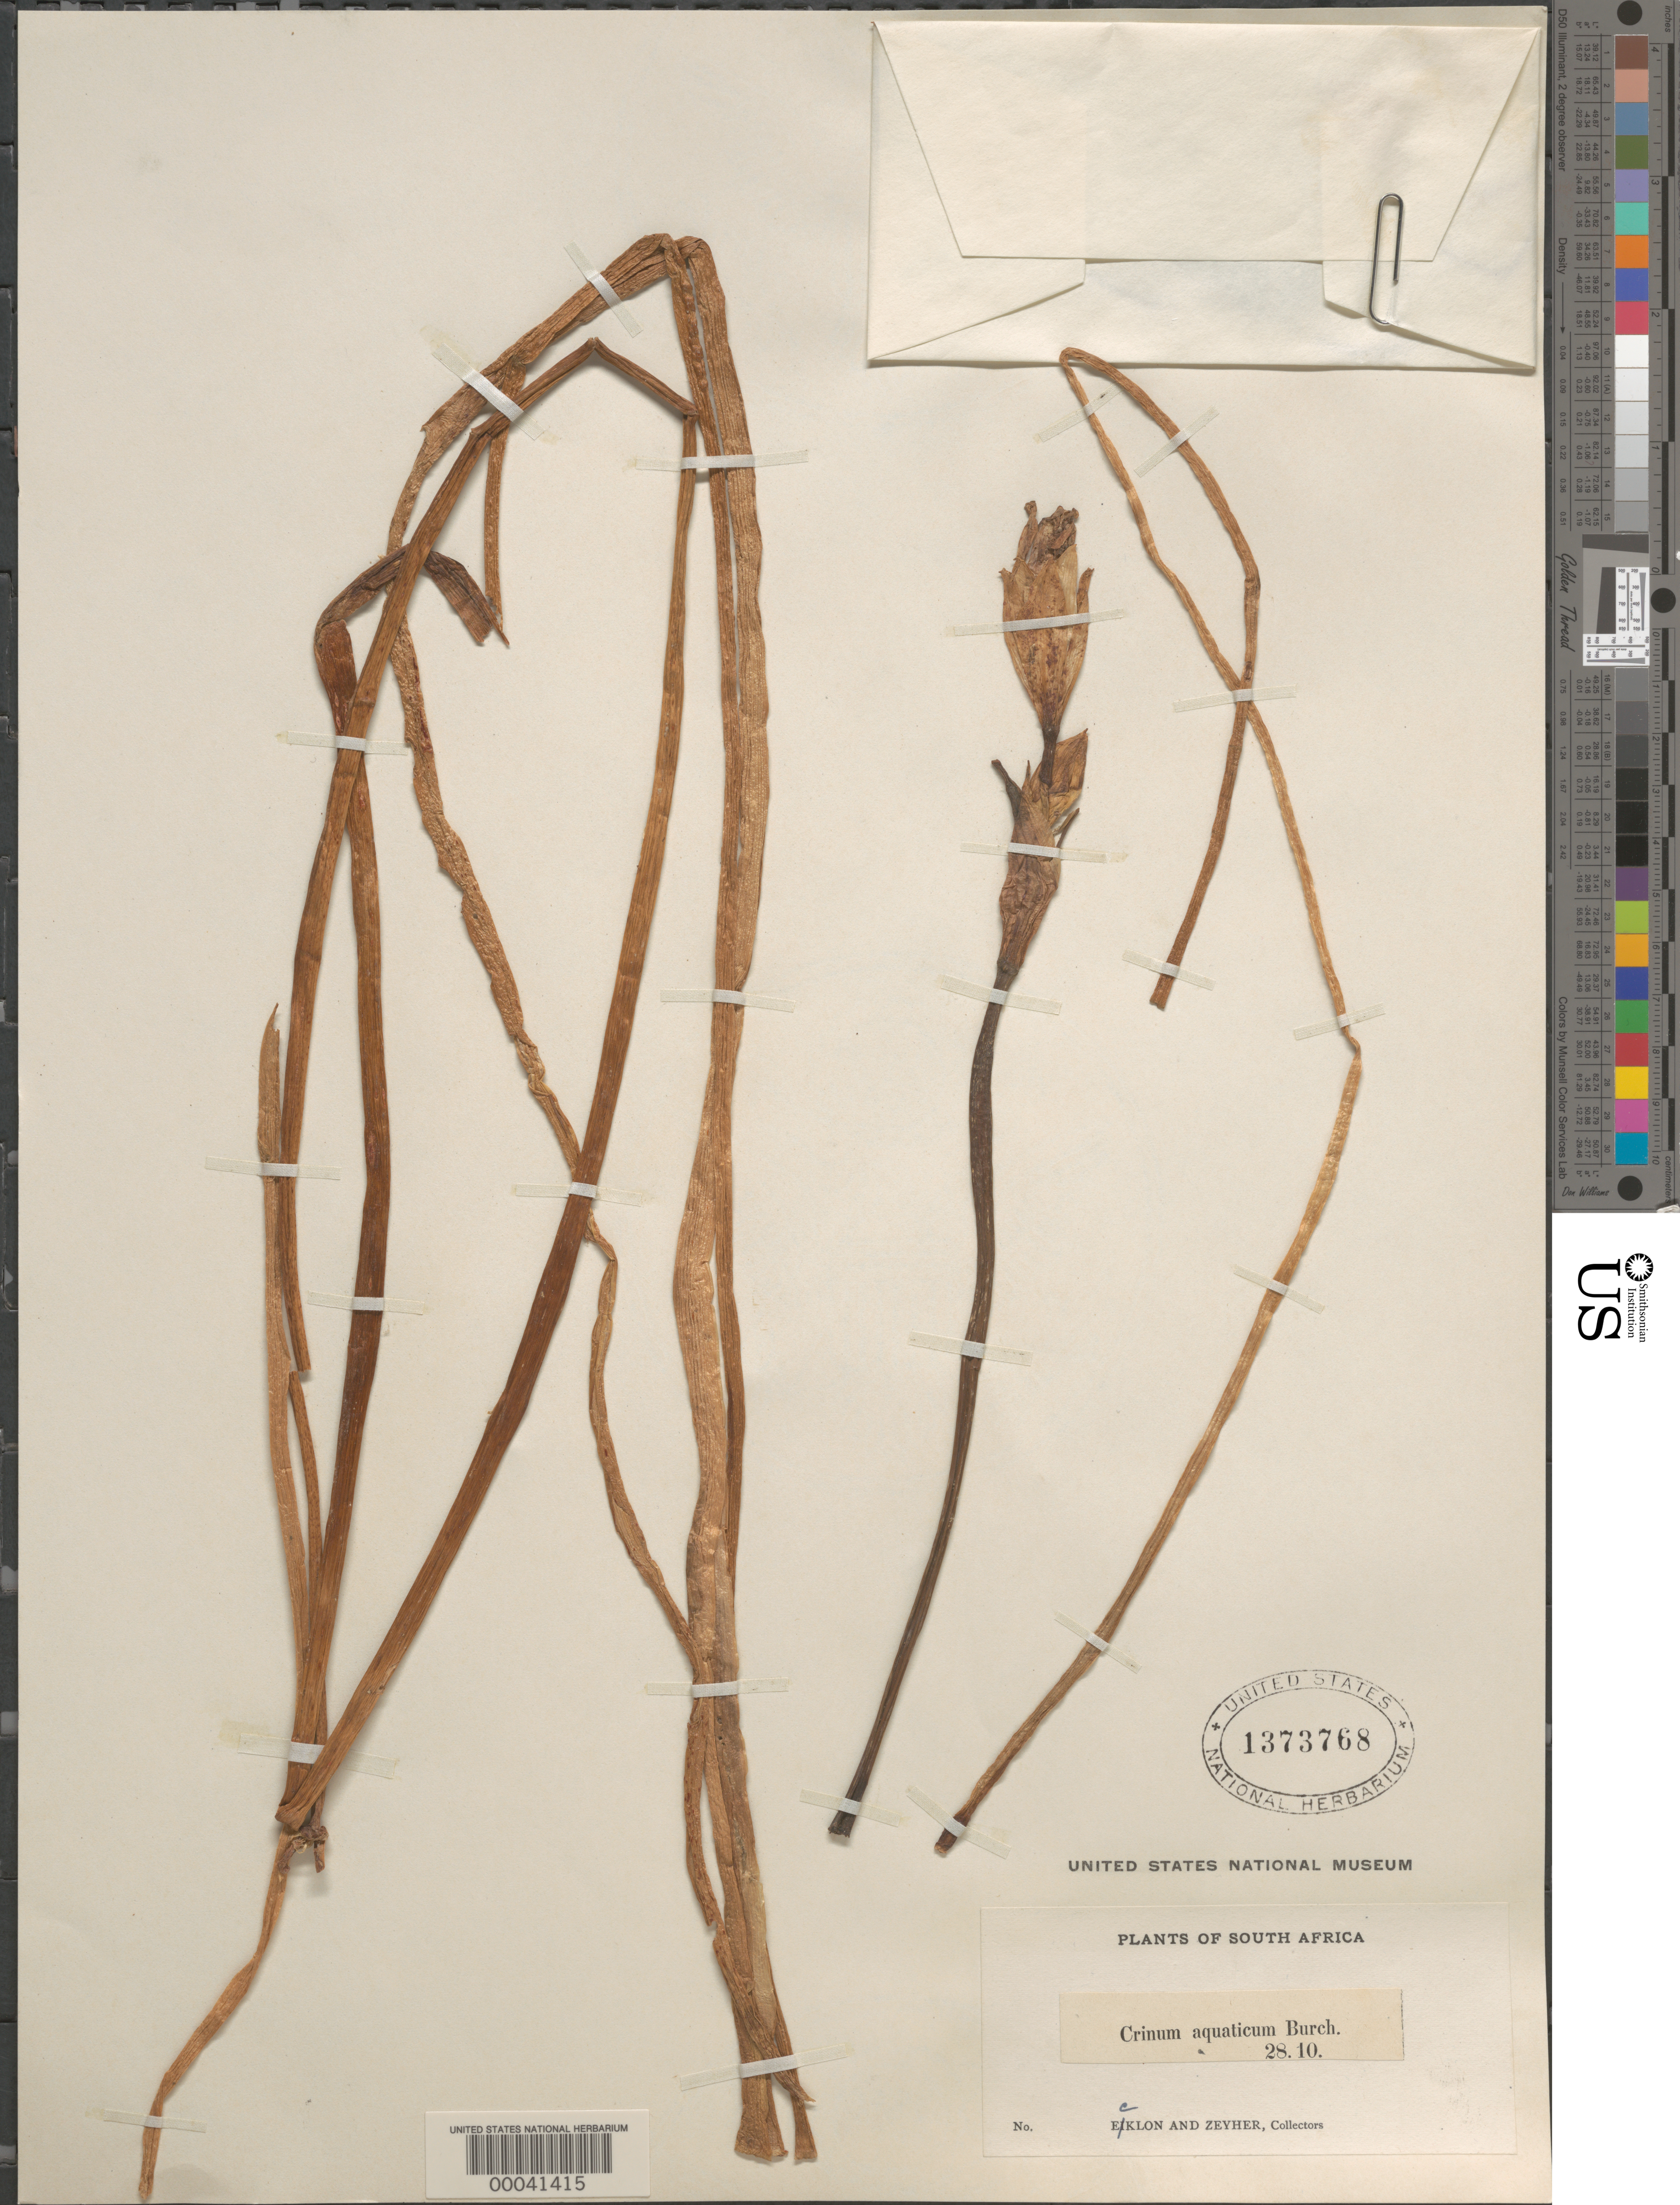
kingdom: Plantae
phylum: Tracheophyta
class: Liliopsida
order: Asparagales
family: Amaryllidaceae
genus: Crinum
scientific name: Crinum campanulatum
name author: Herb.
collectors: C. F. Ecklon & C. Zeyher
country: South Africa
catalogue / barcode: US 1373768